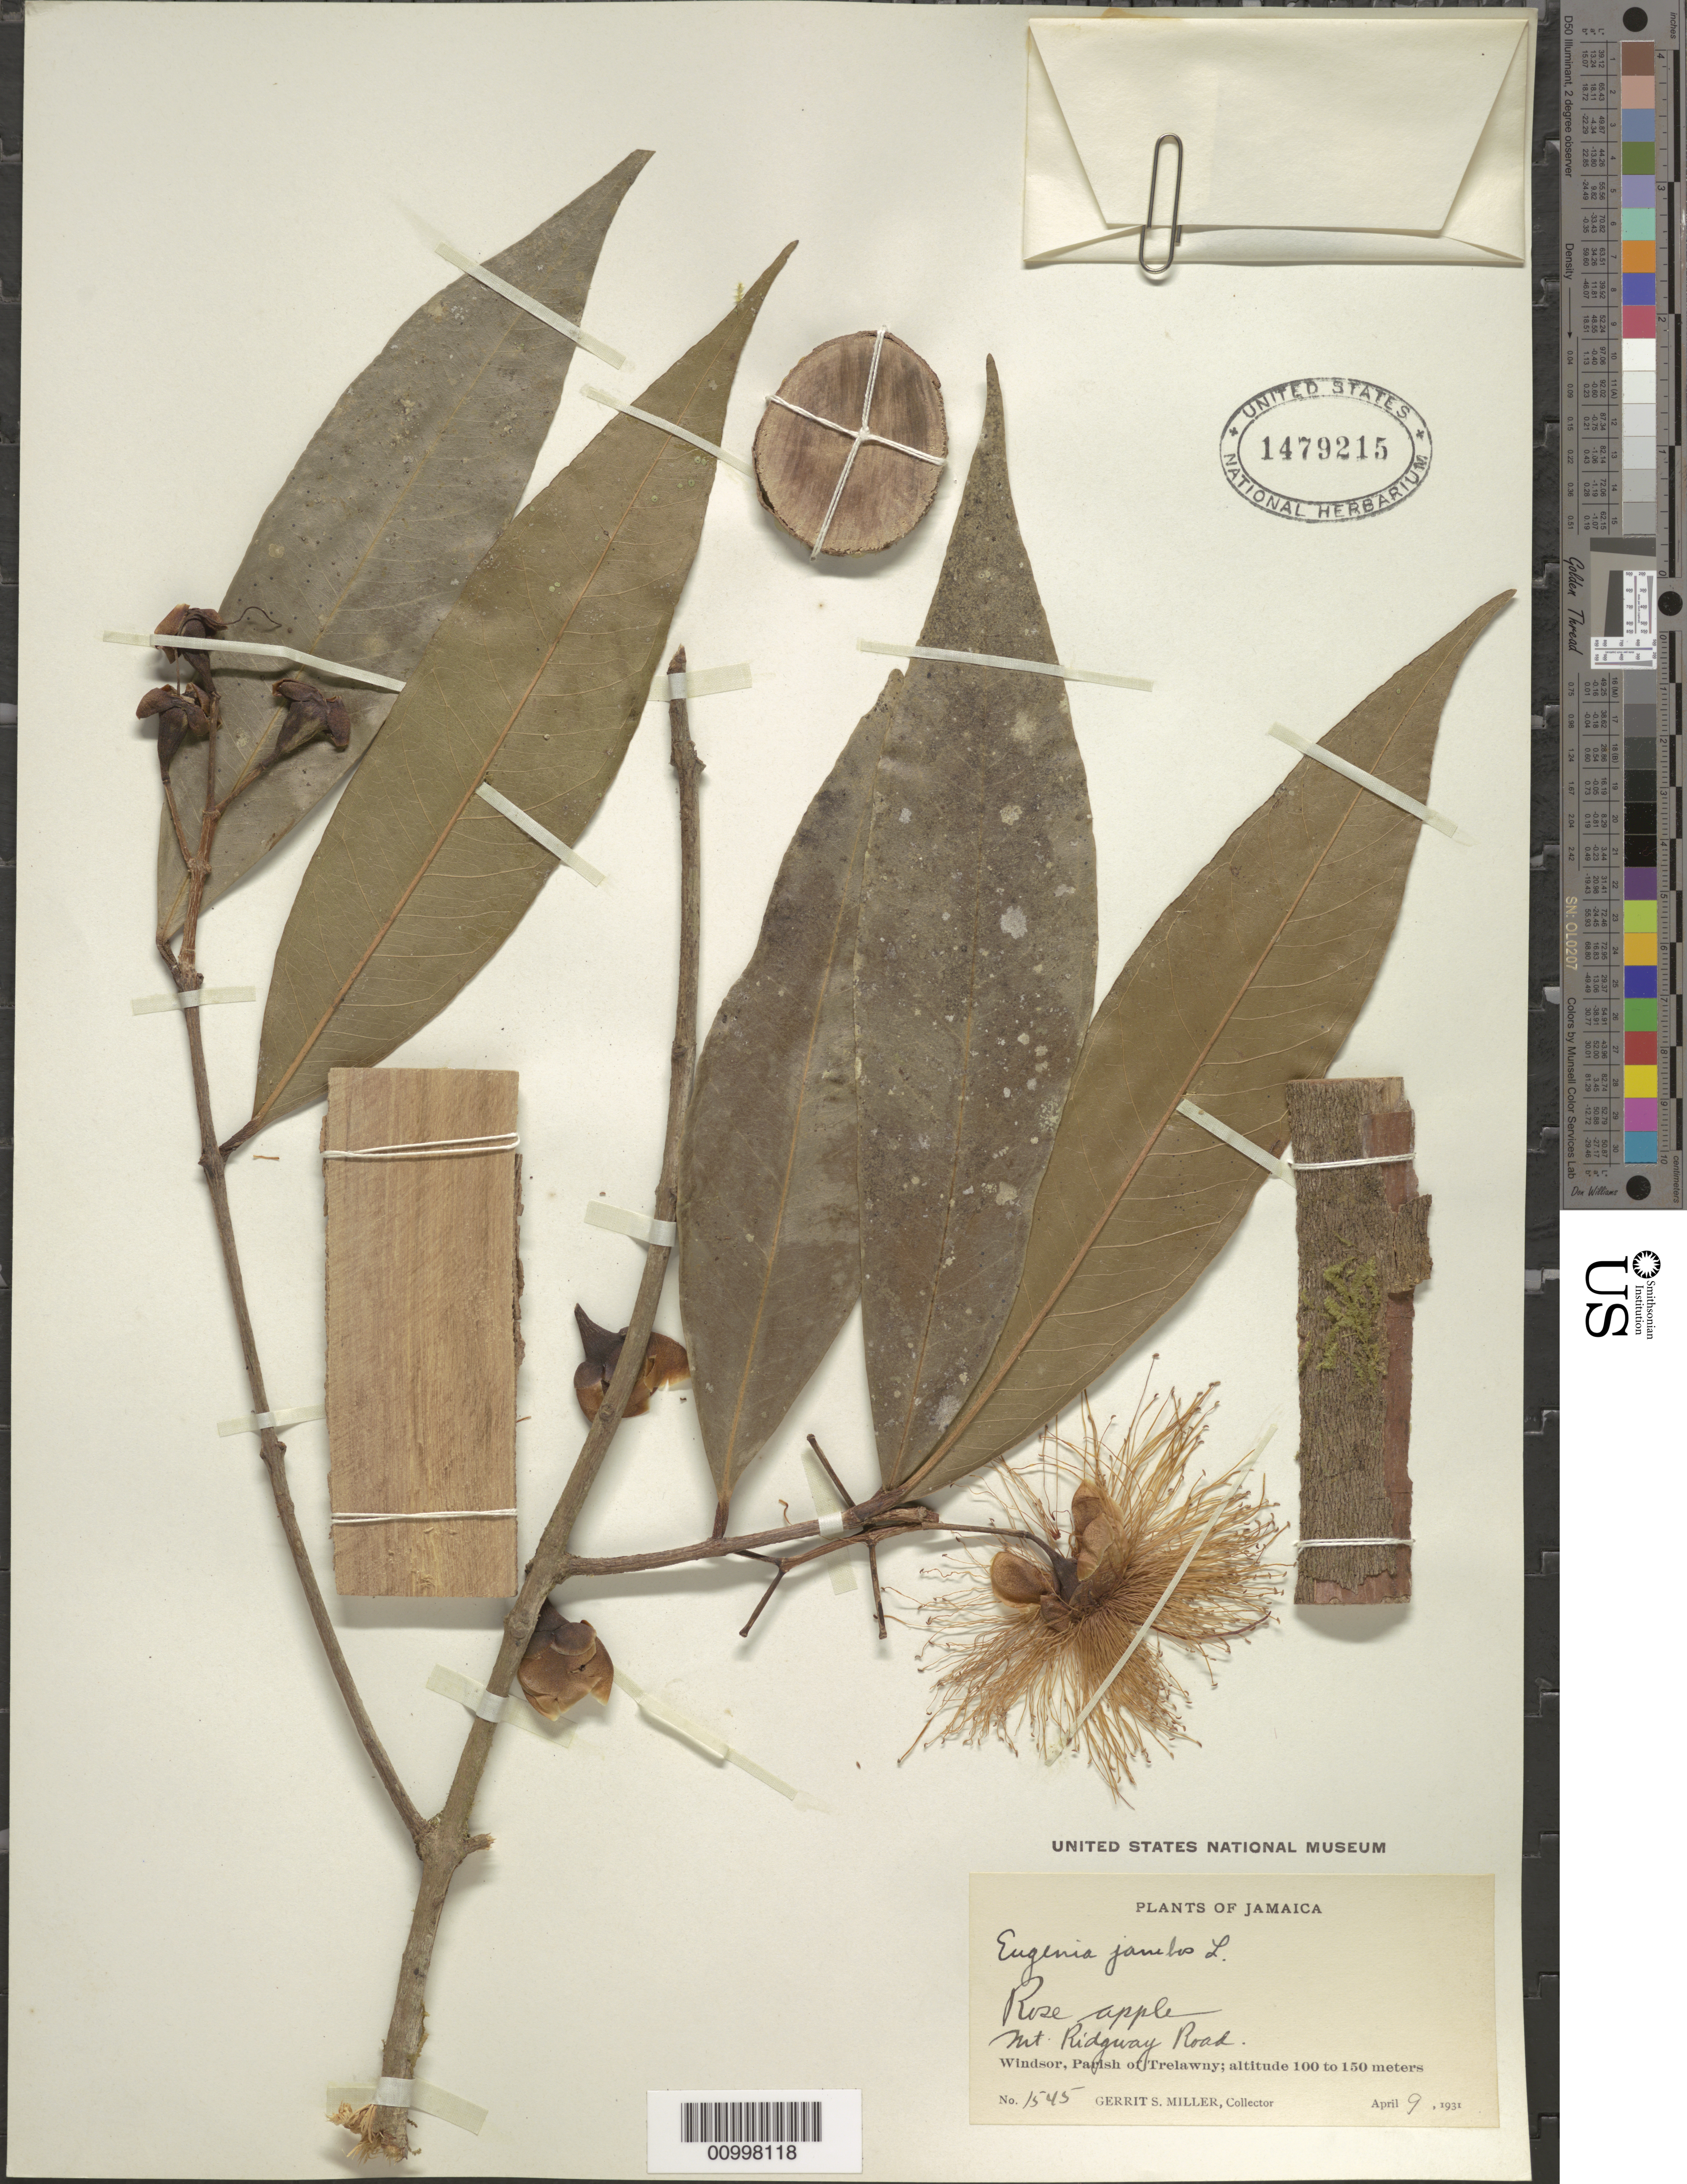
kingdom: Plantae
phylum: Tracheophyta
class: Magnoliopsida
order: Myrtales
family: Myrtaceae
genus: Syzygium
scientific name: Syzygium jambos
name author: (L.) Alston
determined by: Strong, Mark T., (BOT), Smithsonian Institution - National Museum of Natural History (UNITED STATES)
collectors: G. S. Miller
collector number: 1545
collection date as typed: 09 Apr 1931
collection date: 1931-04-09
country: Jamaica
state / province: Trelawny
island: Jamaica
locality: Mt. Ridgway Road. Windsor.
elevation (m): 100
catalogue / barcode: US 1479215